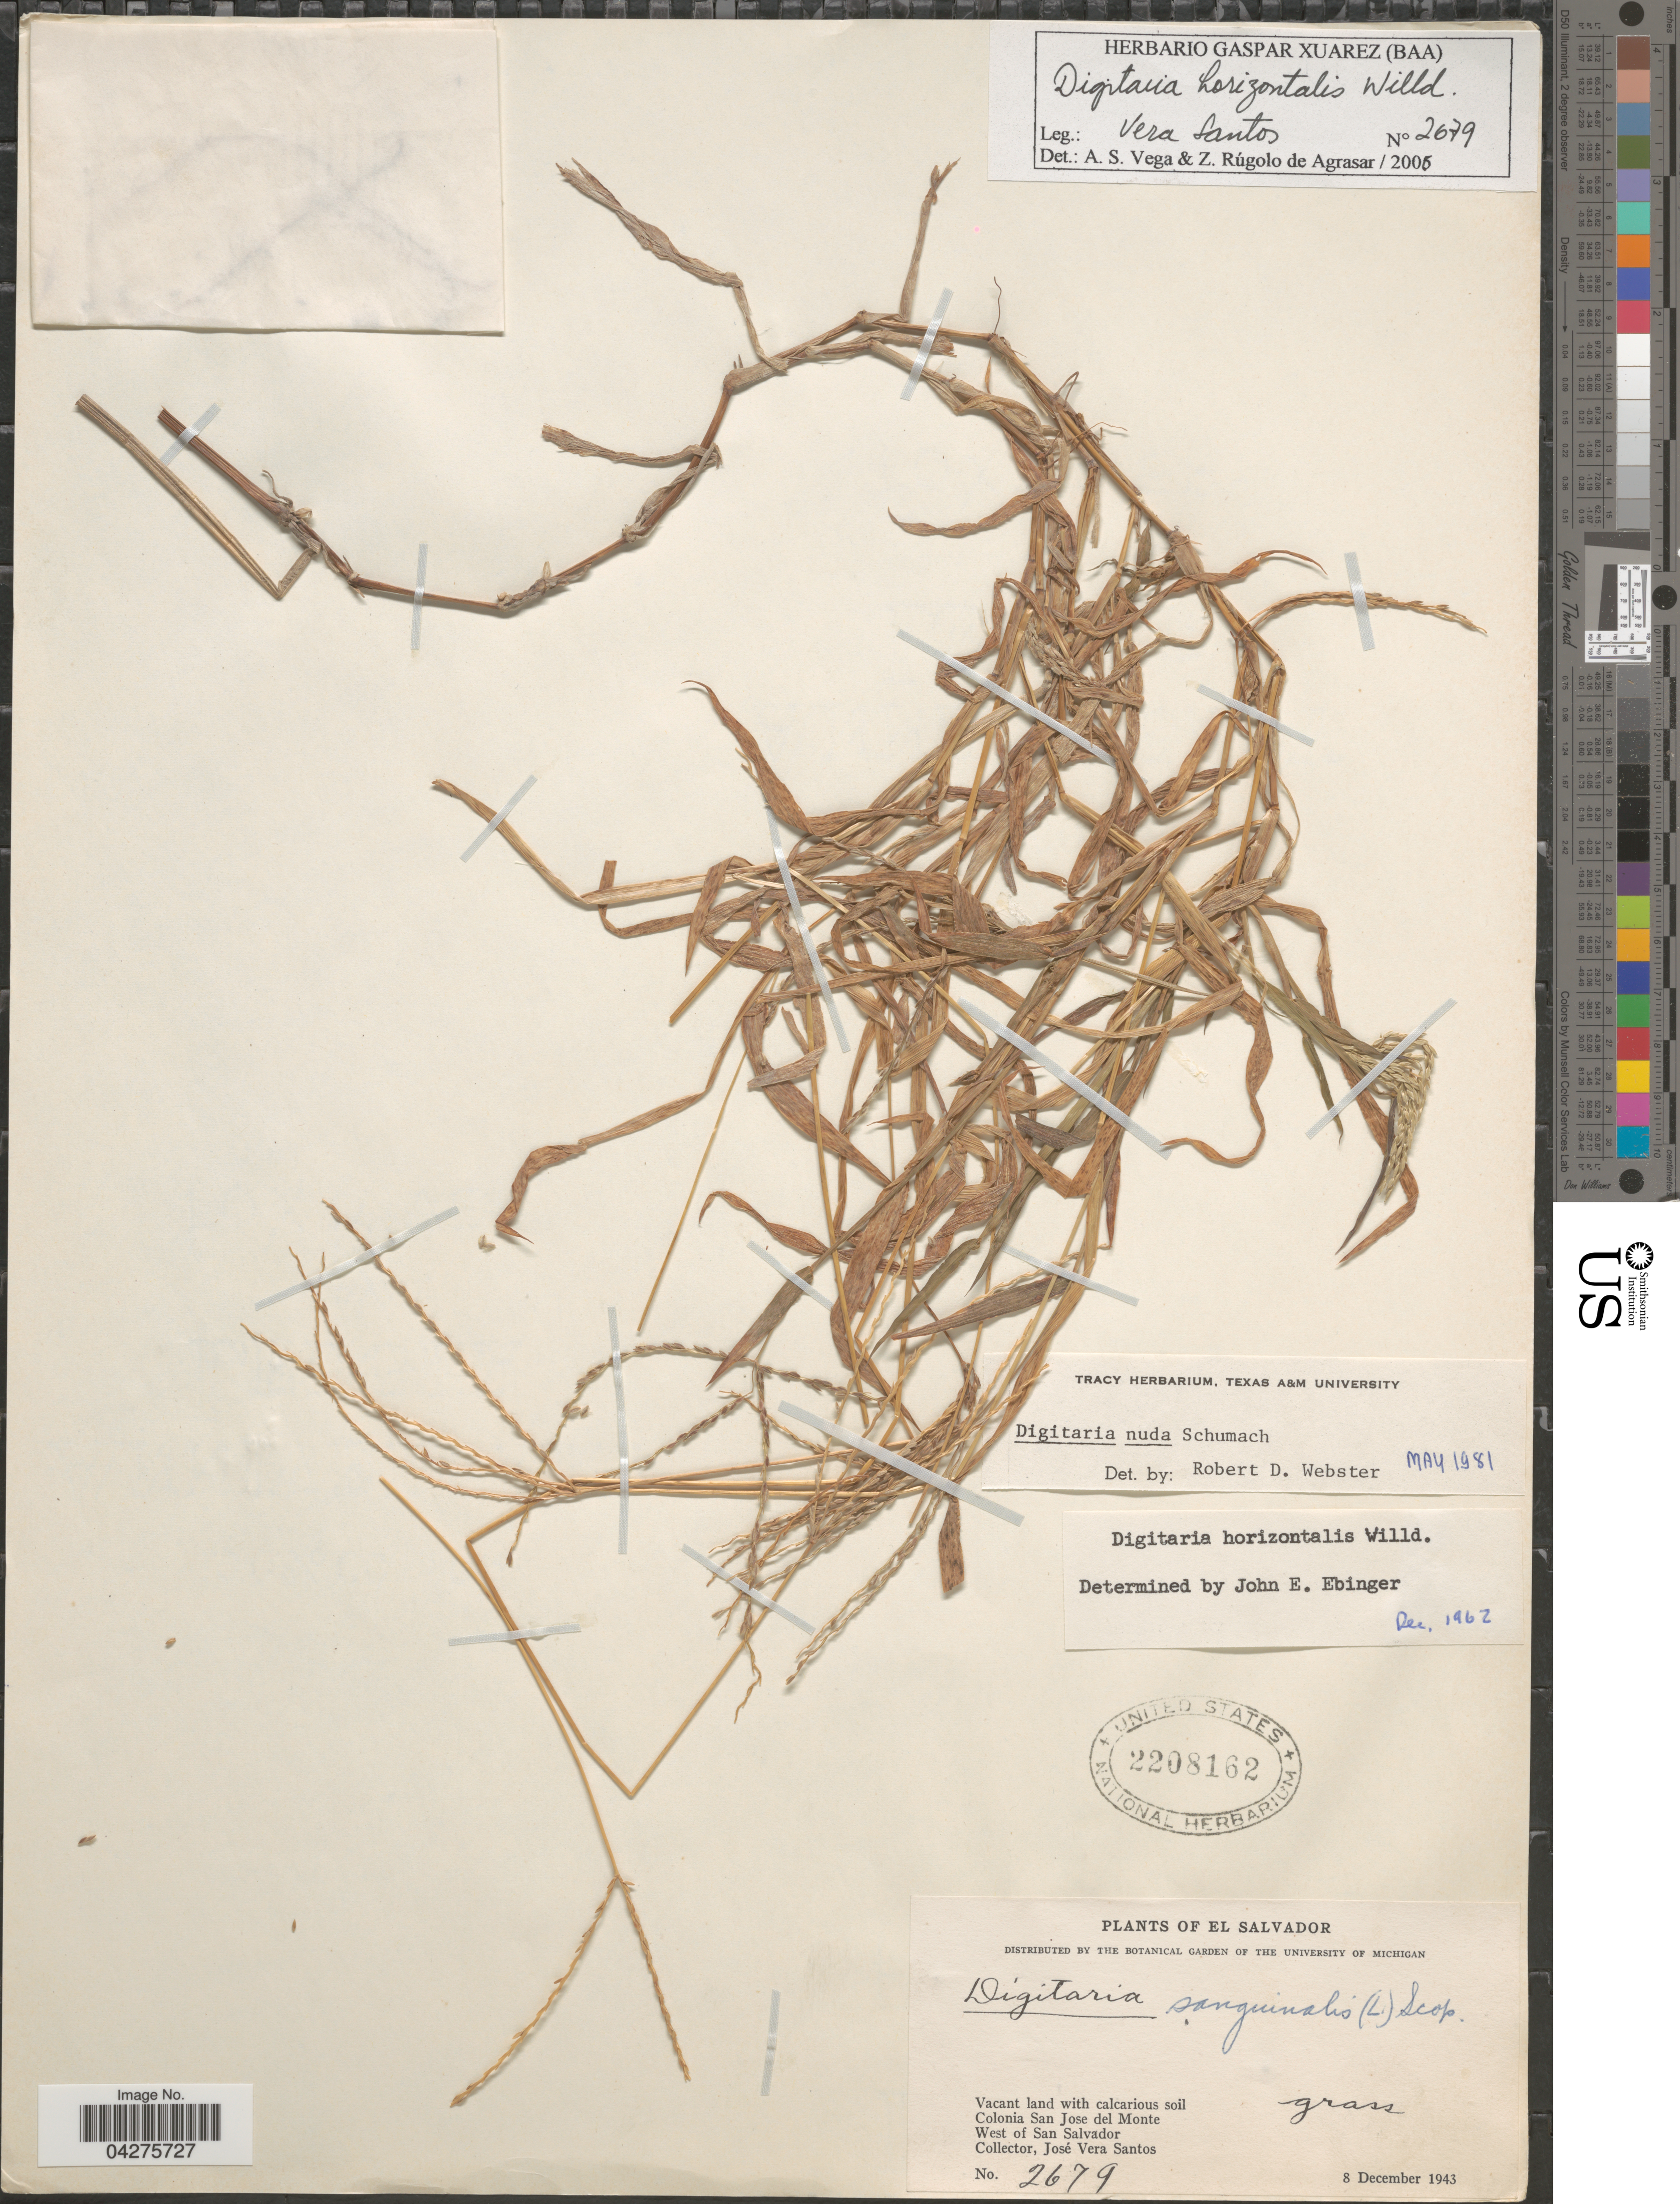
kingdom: Plantae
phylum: Tracheophyta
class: Liliopsida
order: Poales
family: Poaceae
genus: Digitaria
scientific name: Digitaria horizontalis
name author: Willd.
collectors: J. Santos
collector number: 2679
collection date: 1943-12-08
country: El Salvador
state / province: San Salvador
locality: Colonia San Jose del Monte. West of San Salvador.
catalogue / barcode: US 2208162